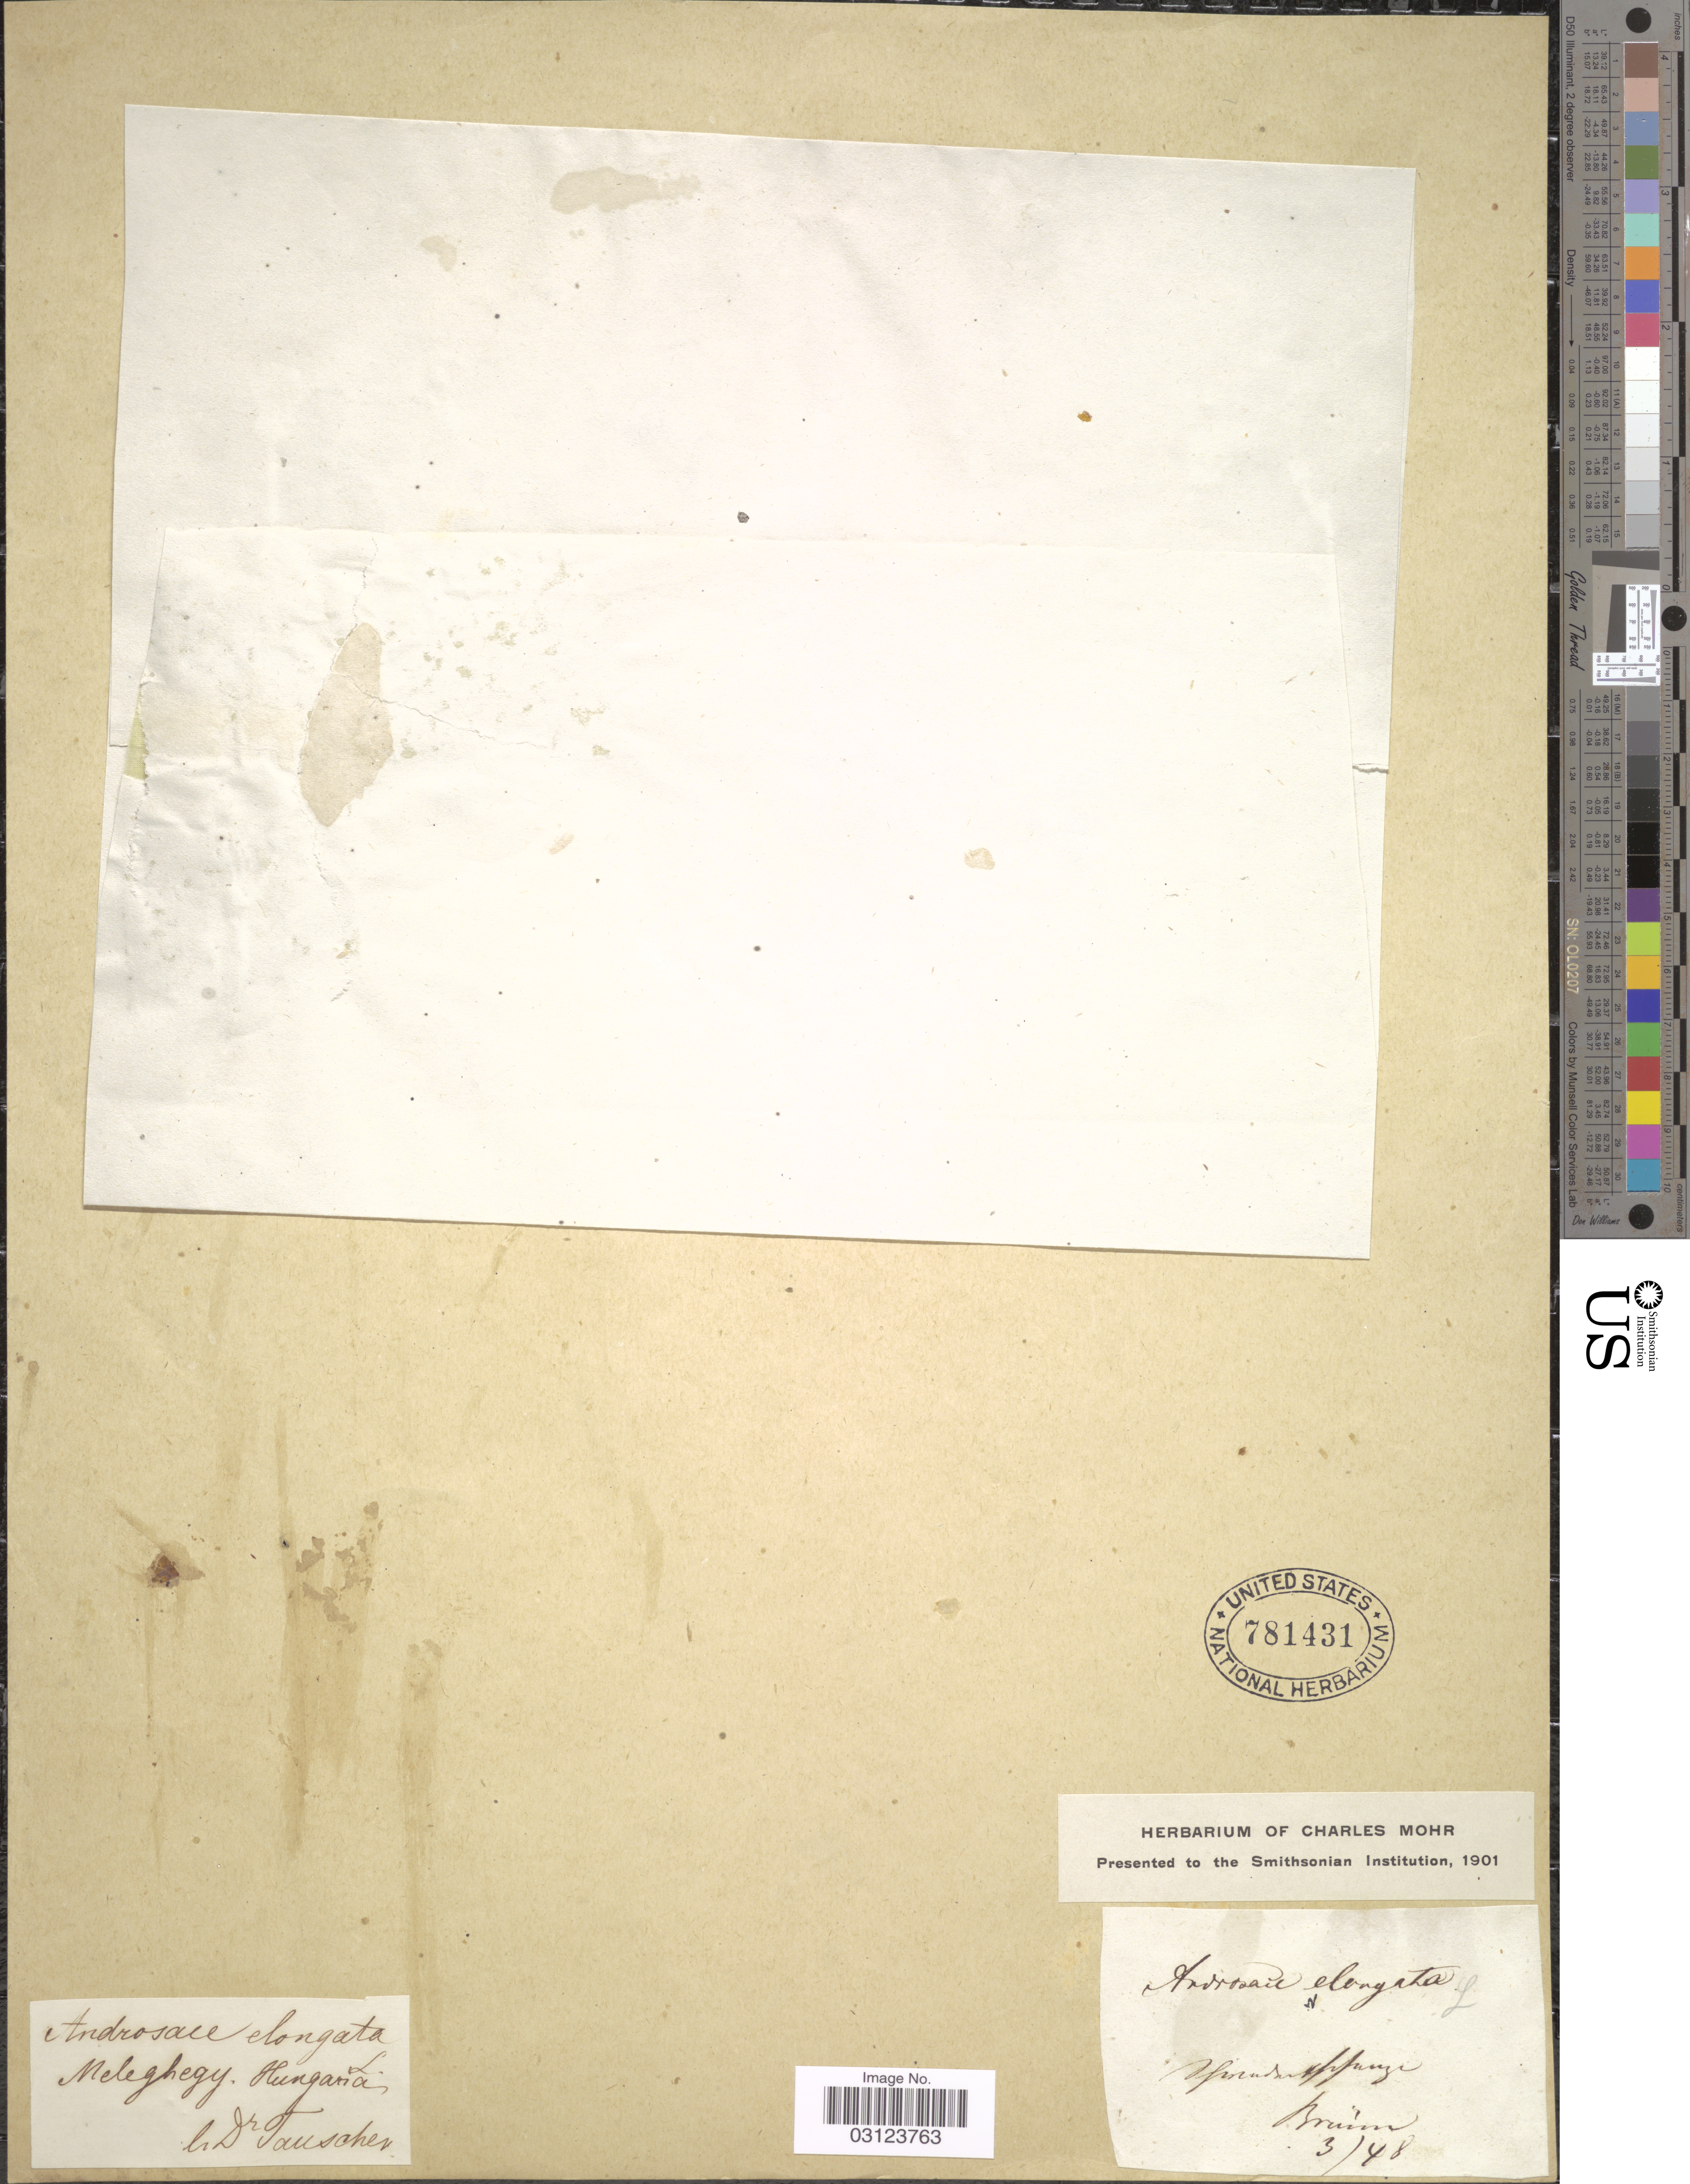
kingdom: Plantae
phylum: Tracheophyta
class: Magnoliopsida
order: Ericales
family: Primulaceae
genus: Androsace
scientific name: Androsace elongata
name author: L.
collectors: Tauscher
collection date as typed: Transcribed d/m/y: /3/48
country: Hungary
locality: Meleghegy.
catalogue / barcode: US 781431